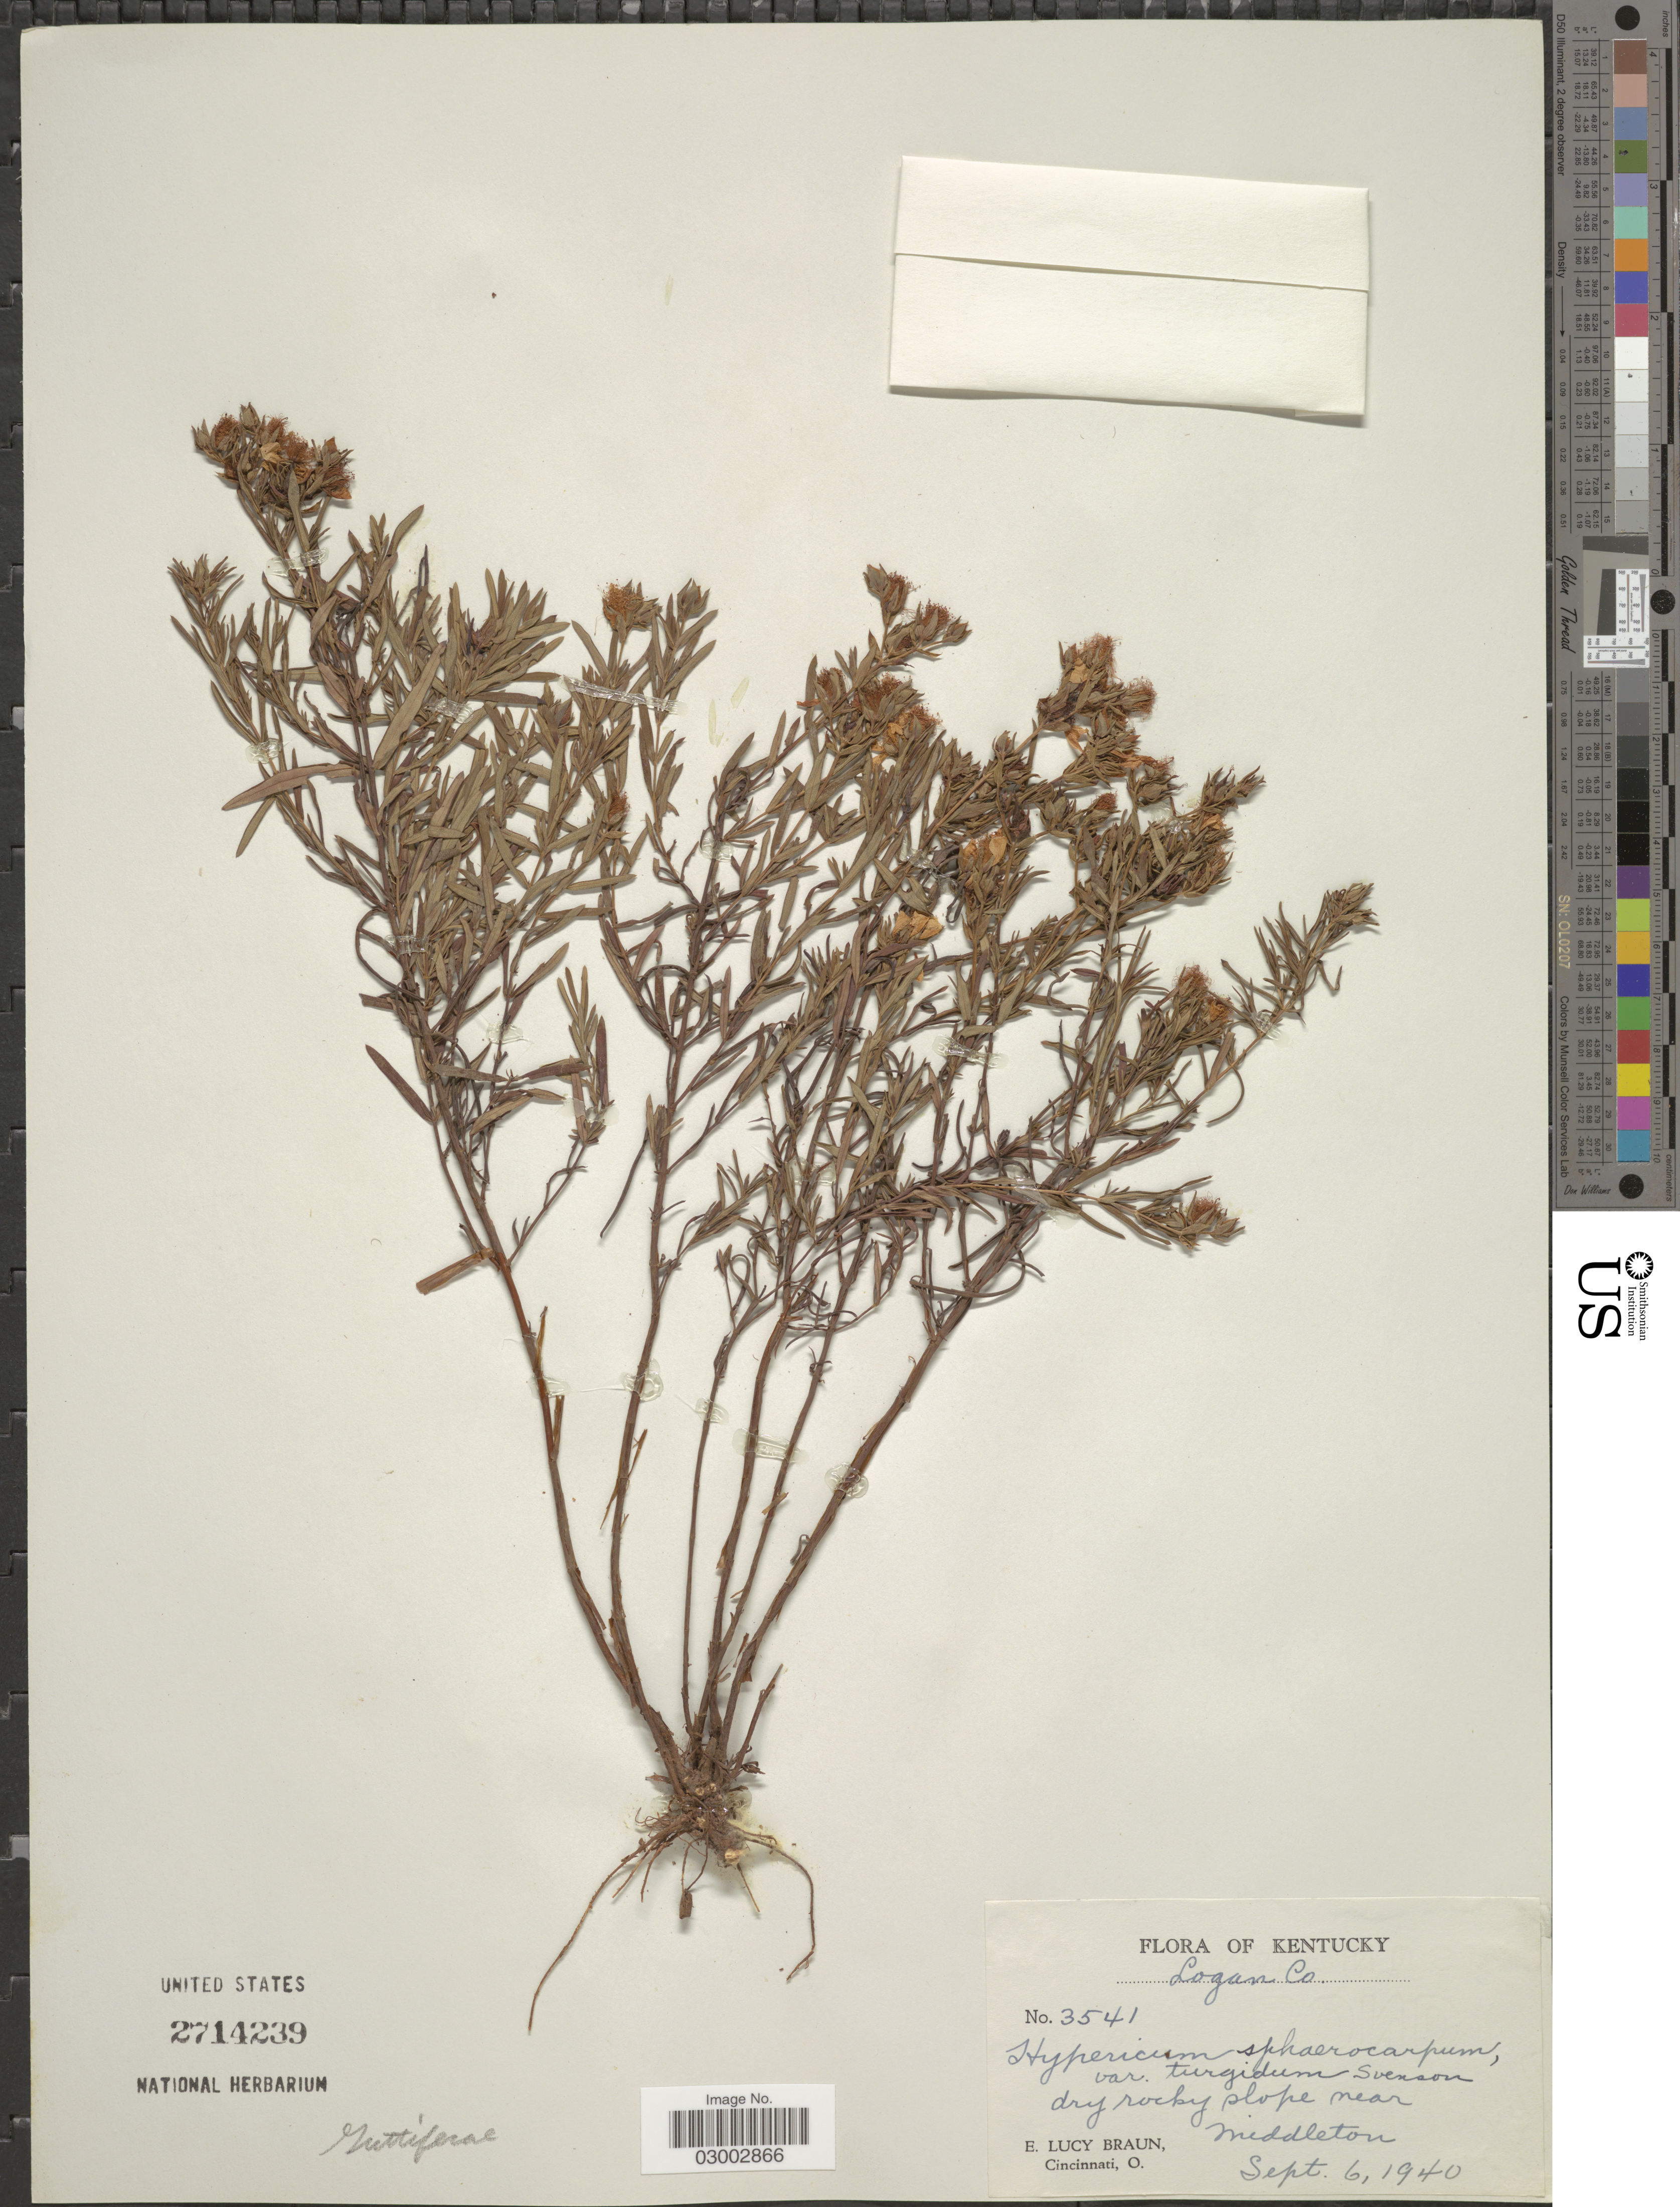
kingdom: Plantae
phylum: Tracheophyta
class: Magnoliopsida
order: Malpighiales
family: Hypericaceae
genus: Hypericum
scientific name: Hypericum sphaerocarpum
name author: Michx.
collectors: E. L. Braun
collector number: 3541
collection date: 1940-09-06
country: United States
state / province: Kentucky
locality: Logan Co. Dry rocky slope near Middleton.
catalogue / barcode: US 2714239